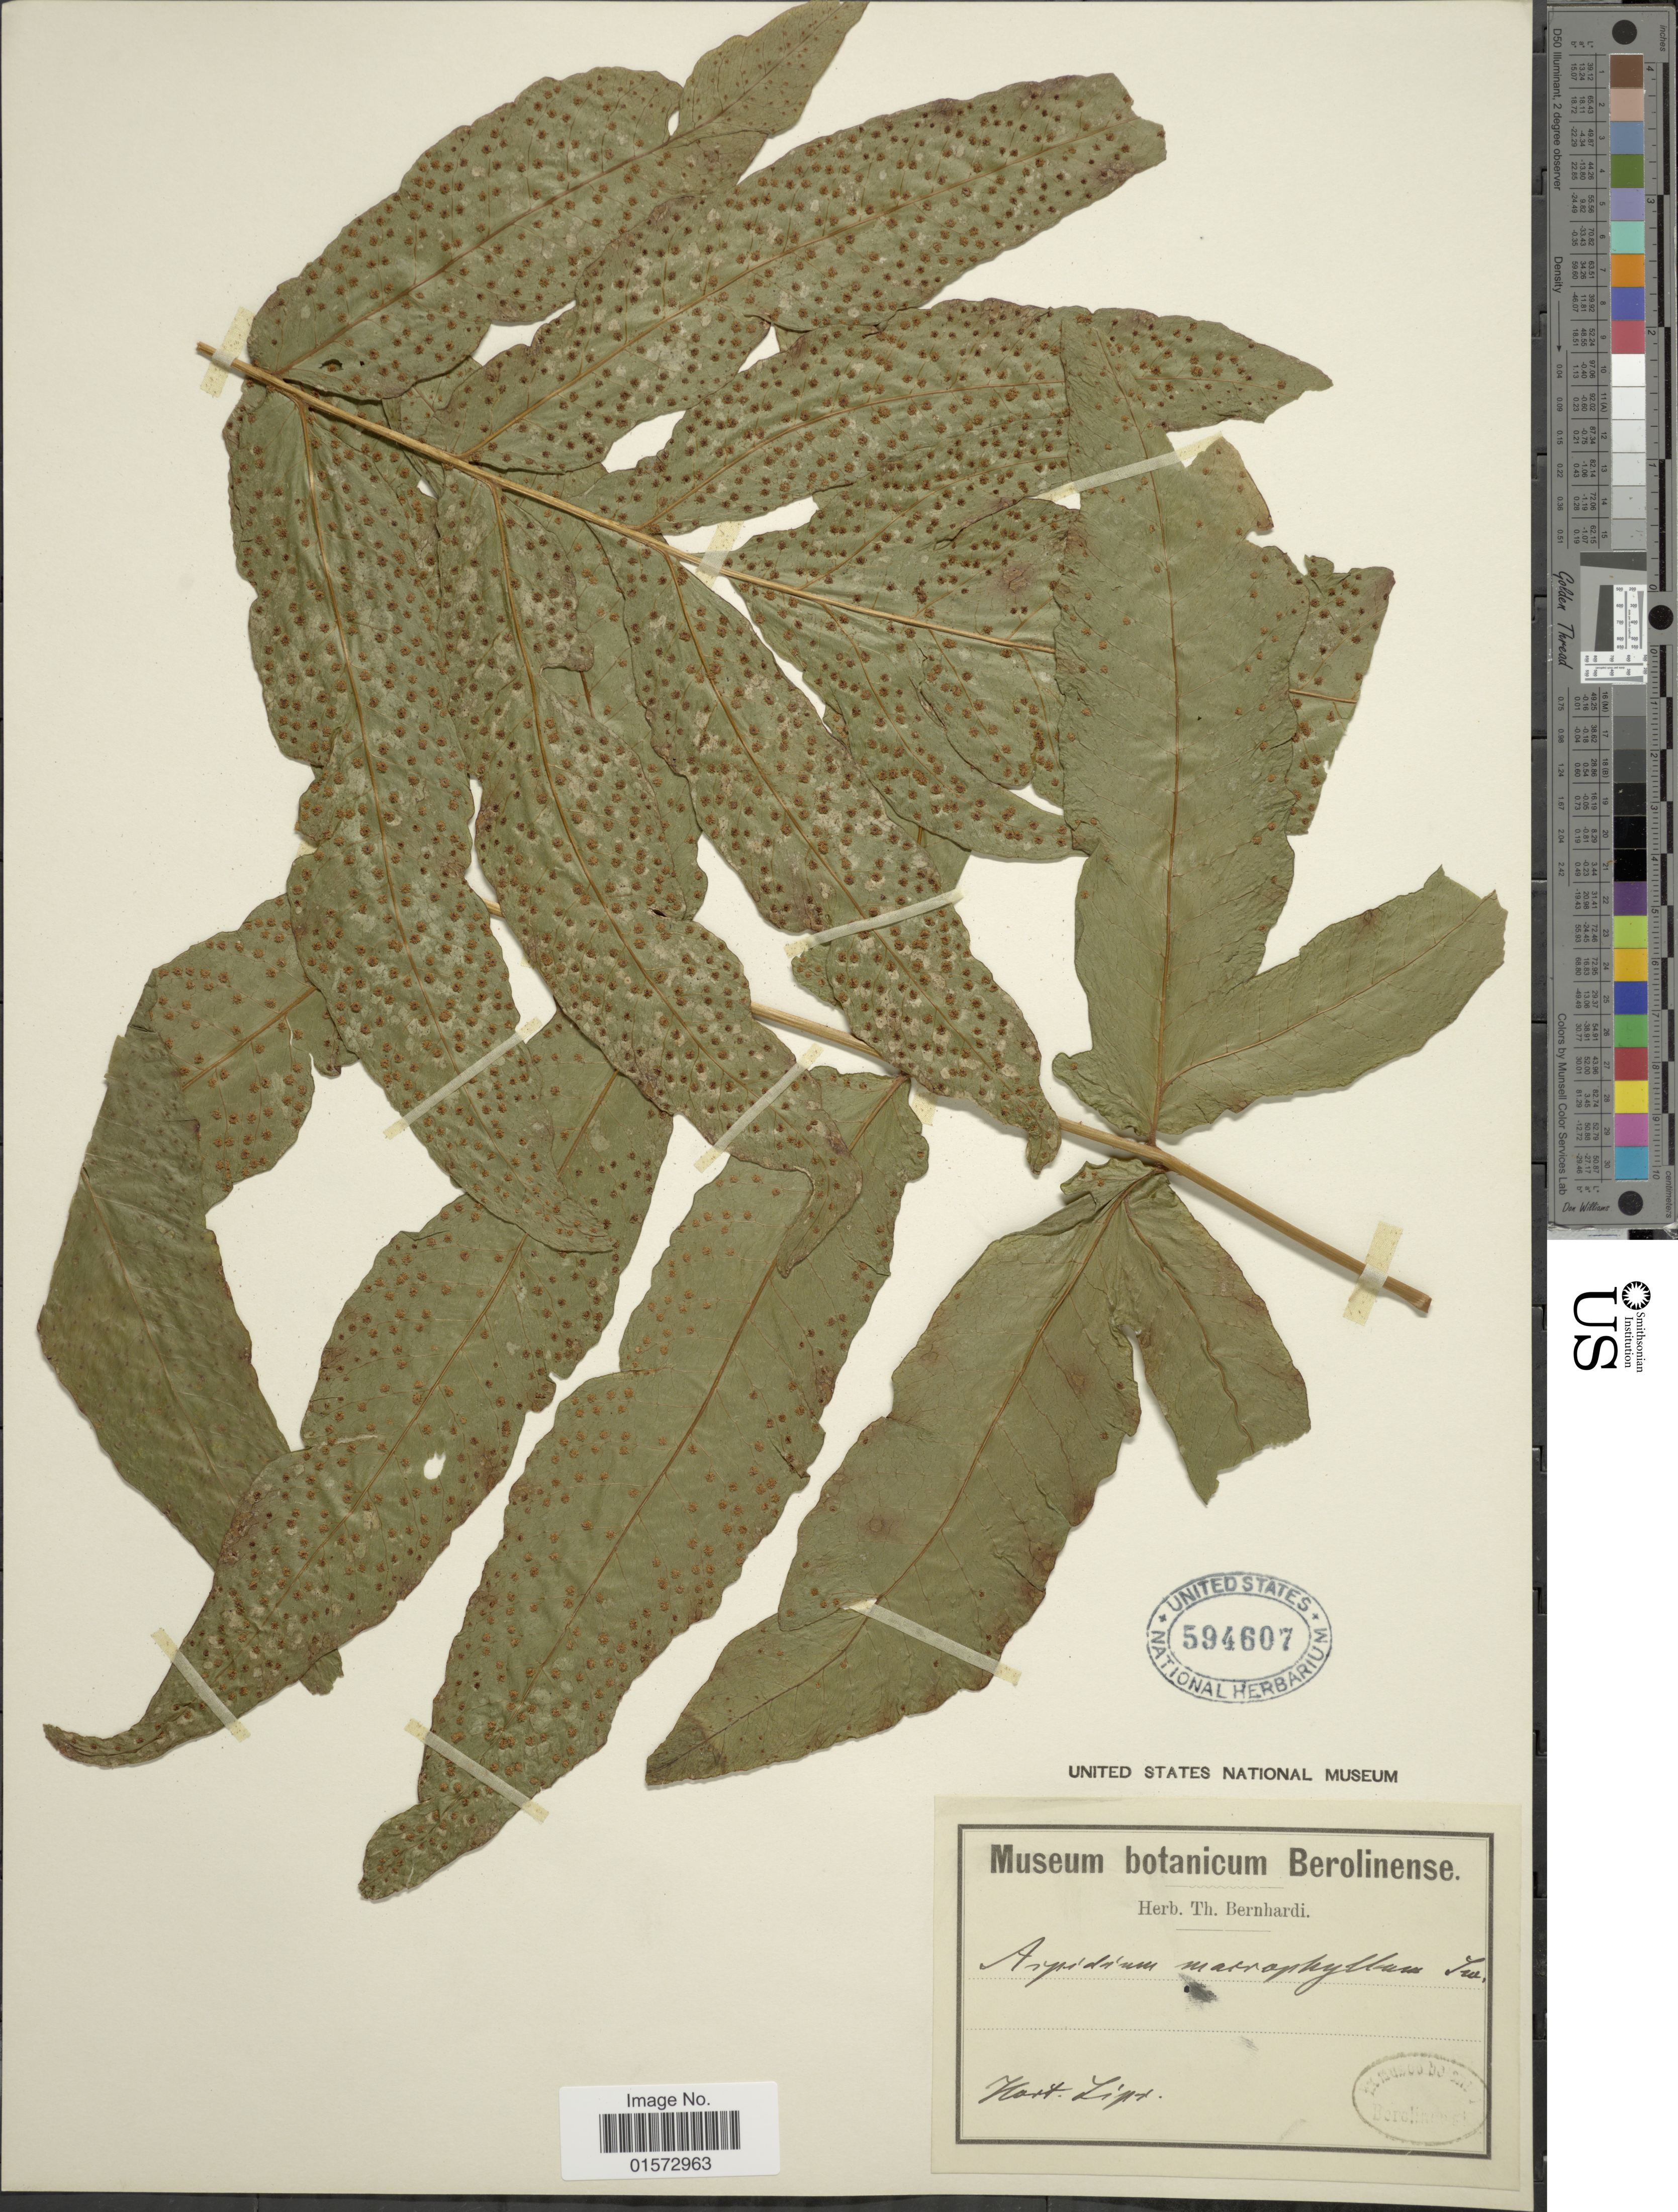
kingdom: Plantae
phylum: Tracheophyta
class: Polypodiopsida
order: Polypodiales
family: Tectariaceae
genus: Tectaria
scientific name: Tectaria incisa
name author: Cav.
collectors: ex herb. Bernhardi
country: Germany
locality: Hort. Lips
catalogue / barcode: US 594607